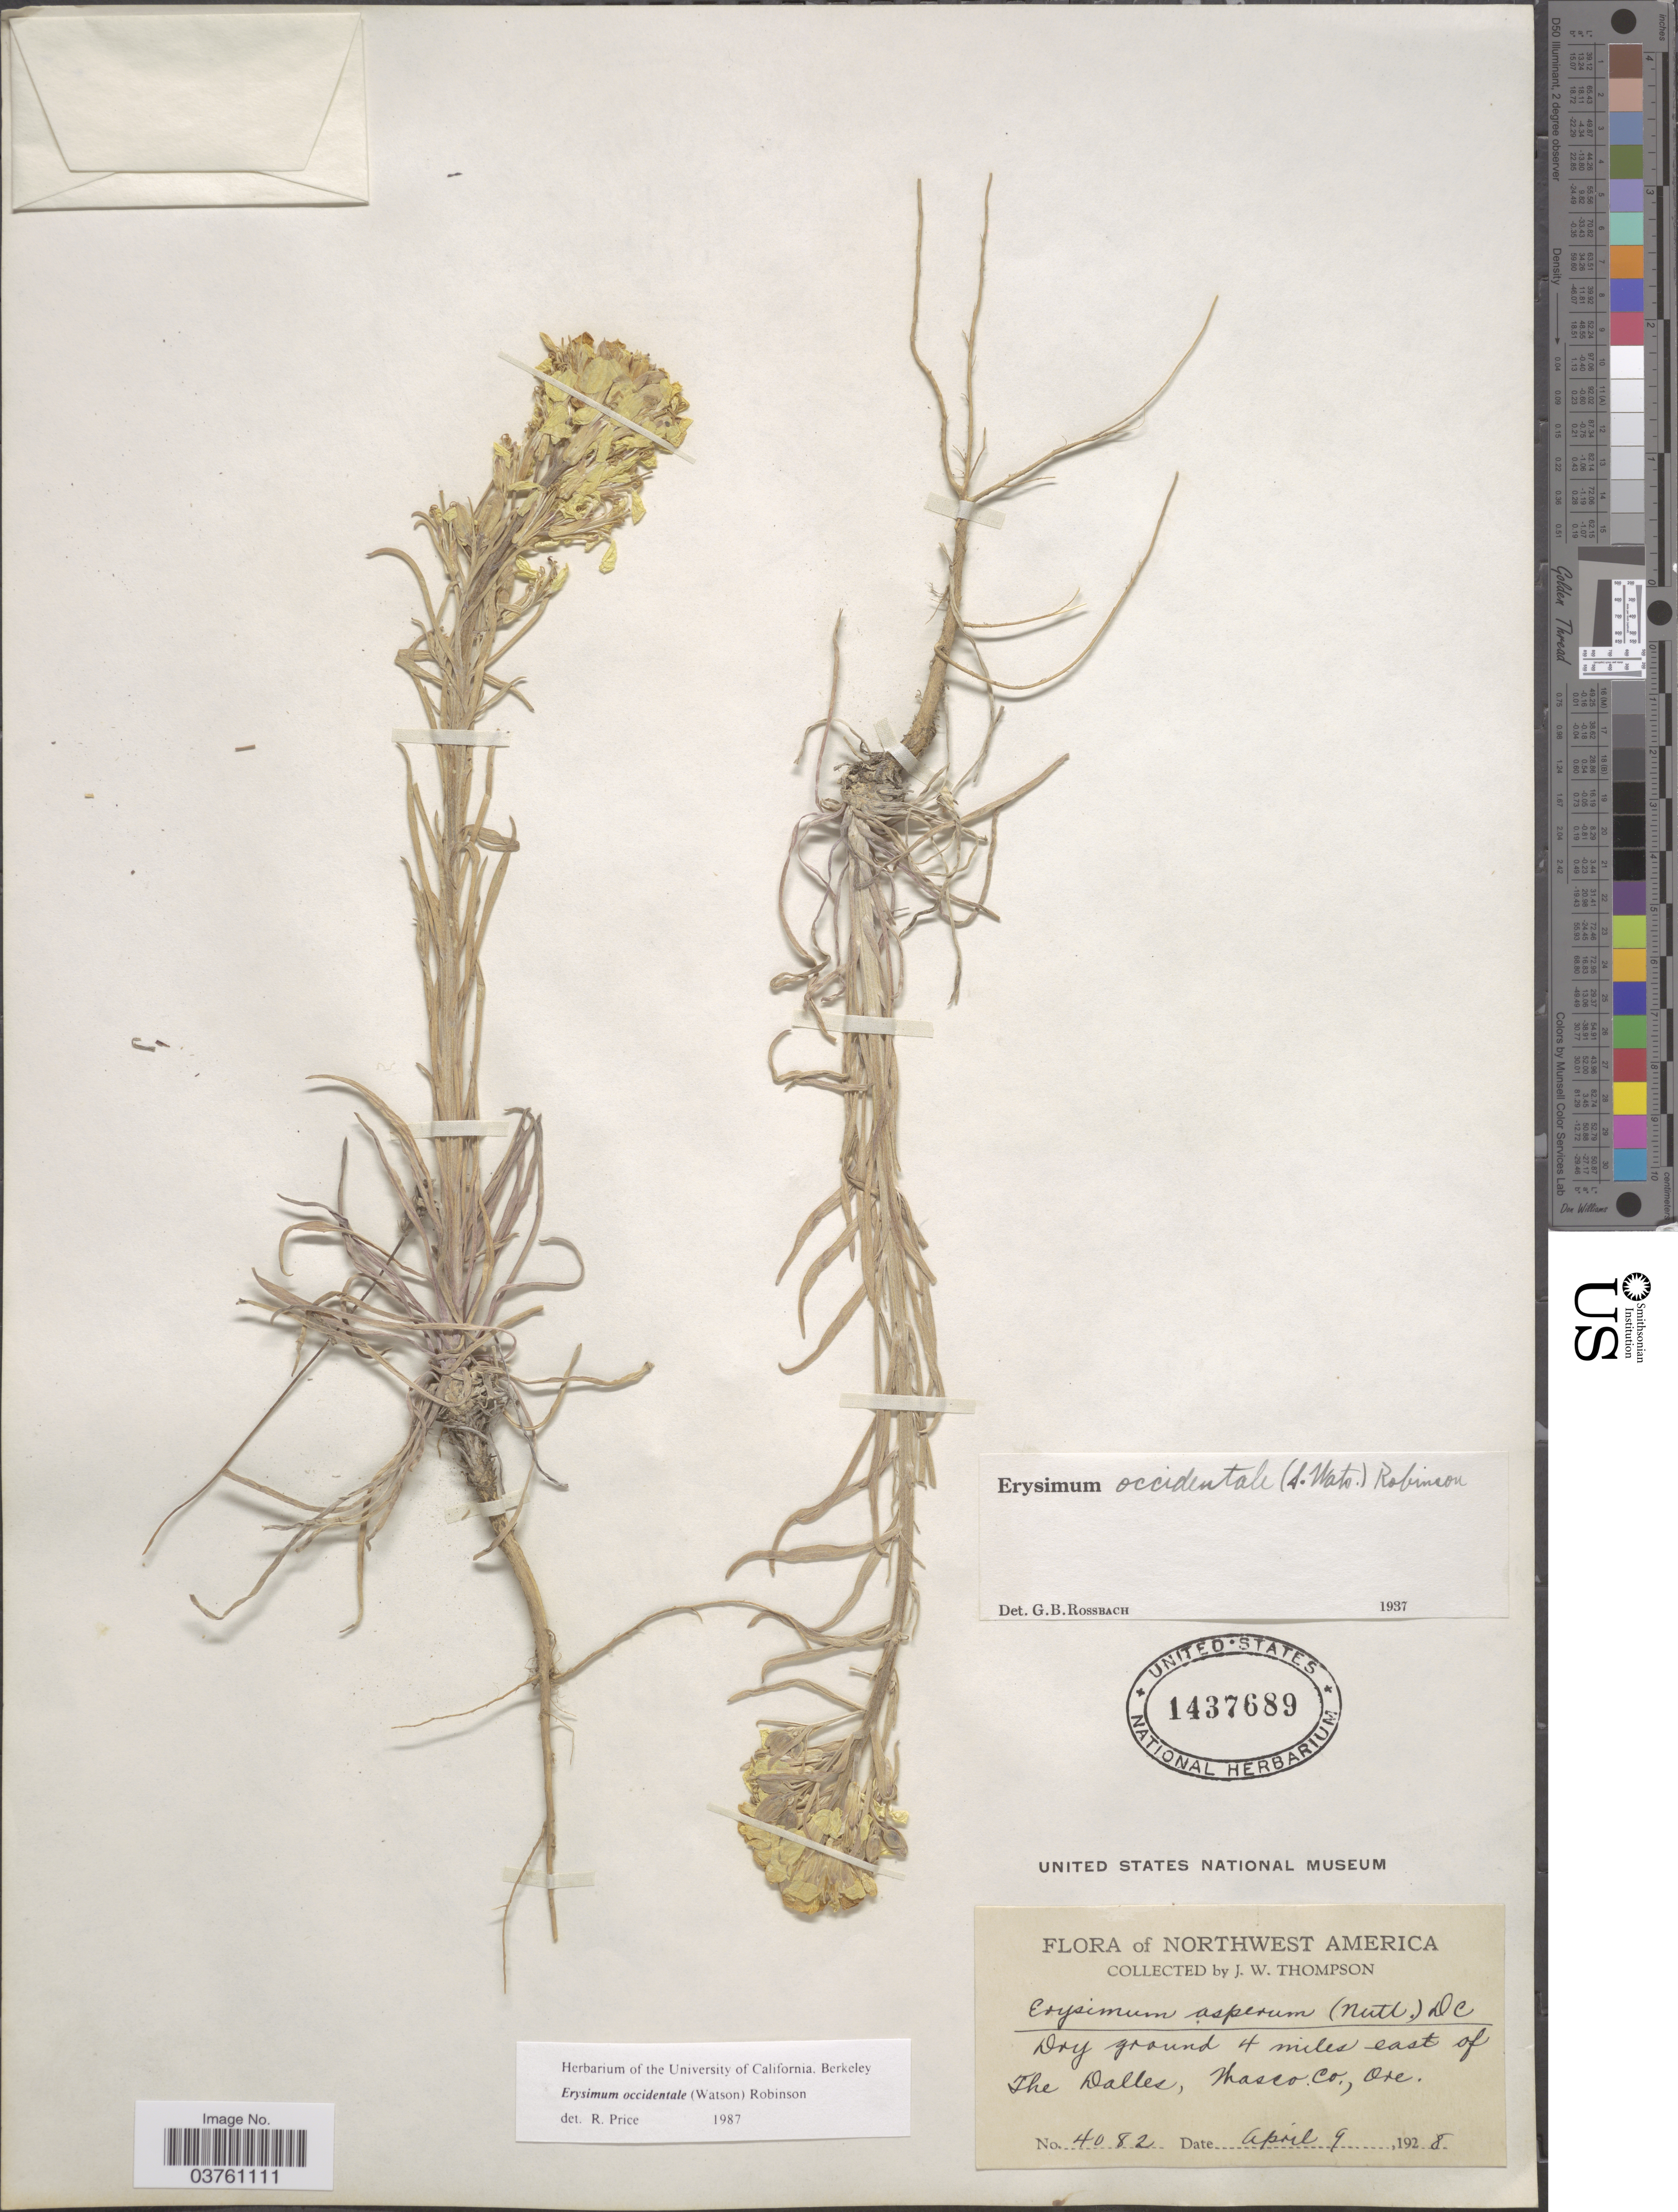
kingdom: Plantae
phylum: Tracheophyta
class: Magnoliopsida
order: Brassicales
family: Brassicaceae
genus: Erysimum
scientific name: Erysimum occidentale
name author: (S. Watson) B.L. Rob.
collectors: J. Thompson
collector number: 4082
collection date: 1928-04-09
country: United States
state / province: Oregon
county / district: Wasco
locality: Dry ground 4 miles east of The Dalles, Wasco. Co.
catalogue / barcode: US 1437689